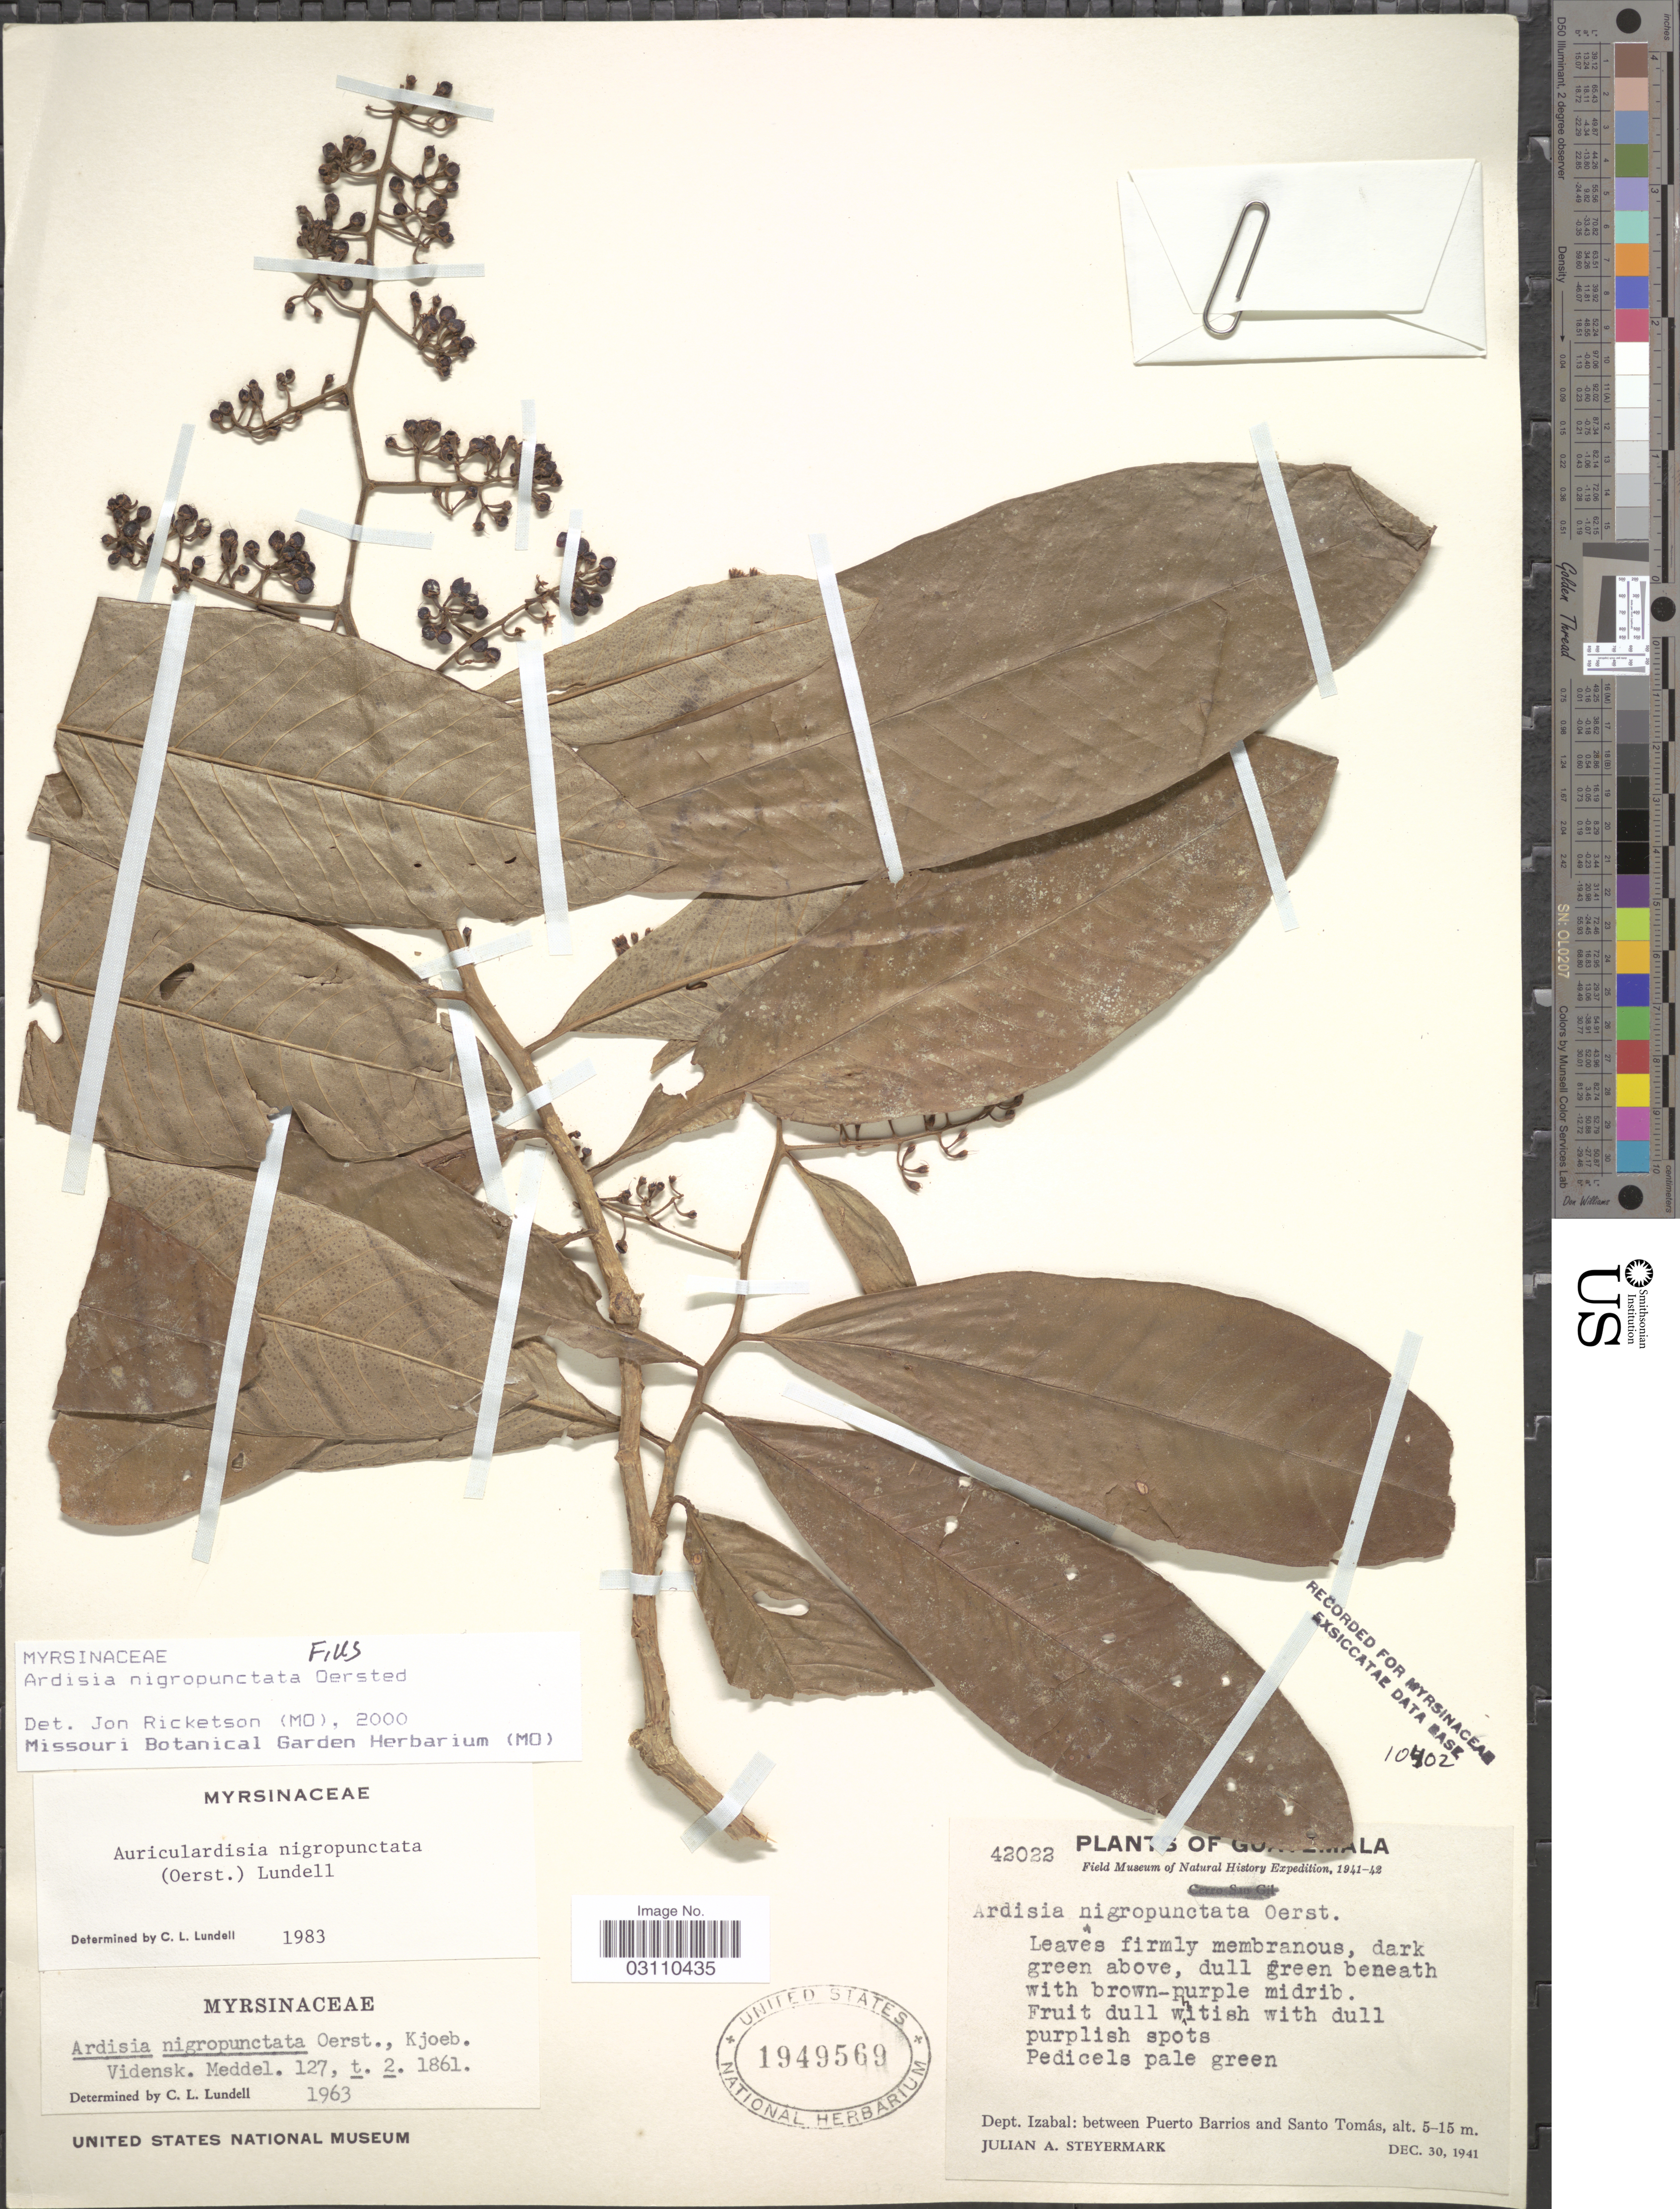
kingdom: Plantae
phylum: Tracheophyta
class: Magnoliopsida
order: Ericales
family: Primulaceae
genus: Ardisia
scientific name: Ardisia nigropunctata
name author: Oerst.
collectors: J. Steyermark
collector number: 42022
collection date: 1941-12-30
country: Guatemala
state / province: Izabal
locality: Dept. Izabal: between Puerto Barrios and Santo Tomás.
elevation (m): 5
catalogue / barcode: US 1949569